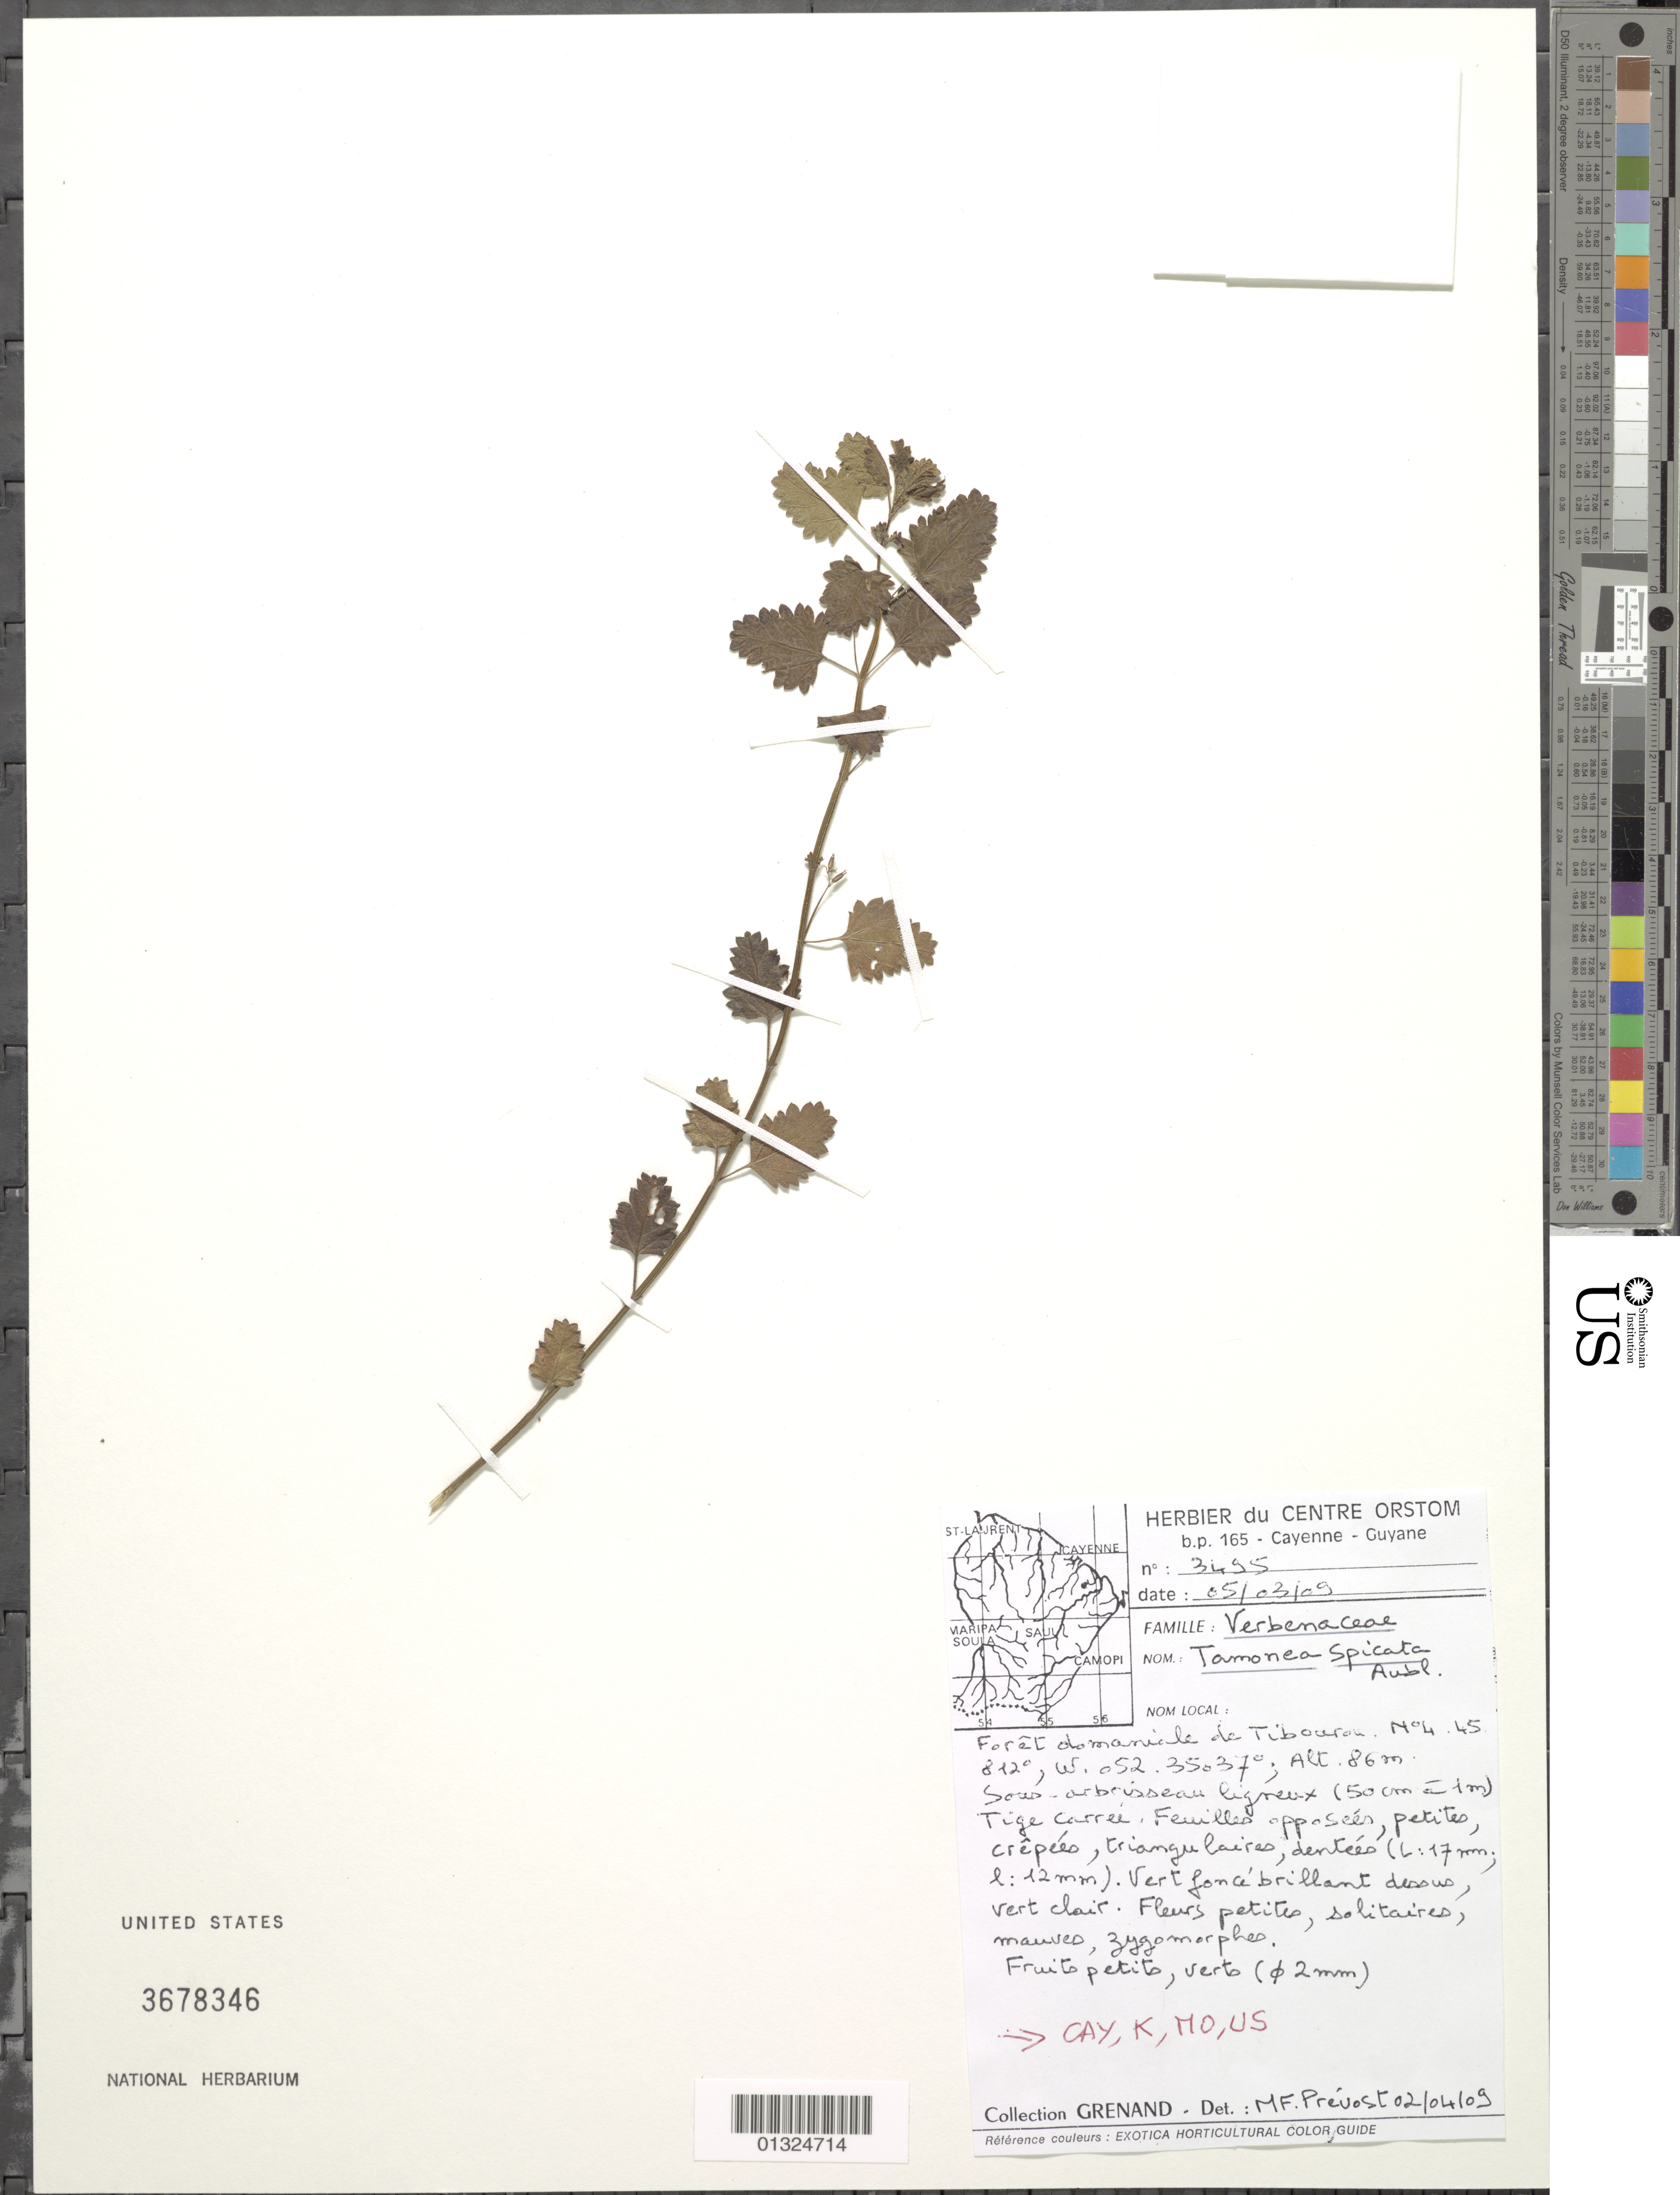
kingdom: Plantae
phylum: Tracheophyta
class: Magnoliopsida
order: Lamiales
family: Verbenaceae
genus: Tamonea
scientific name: Tamonea spicata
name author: Aubl.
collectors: P. Grenand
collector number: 3495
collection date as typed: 5 March 2009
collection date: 2009-03-05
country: French Guiana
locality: Foret domaniale de Tibourou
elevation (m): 86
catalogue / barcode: US 3678346